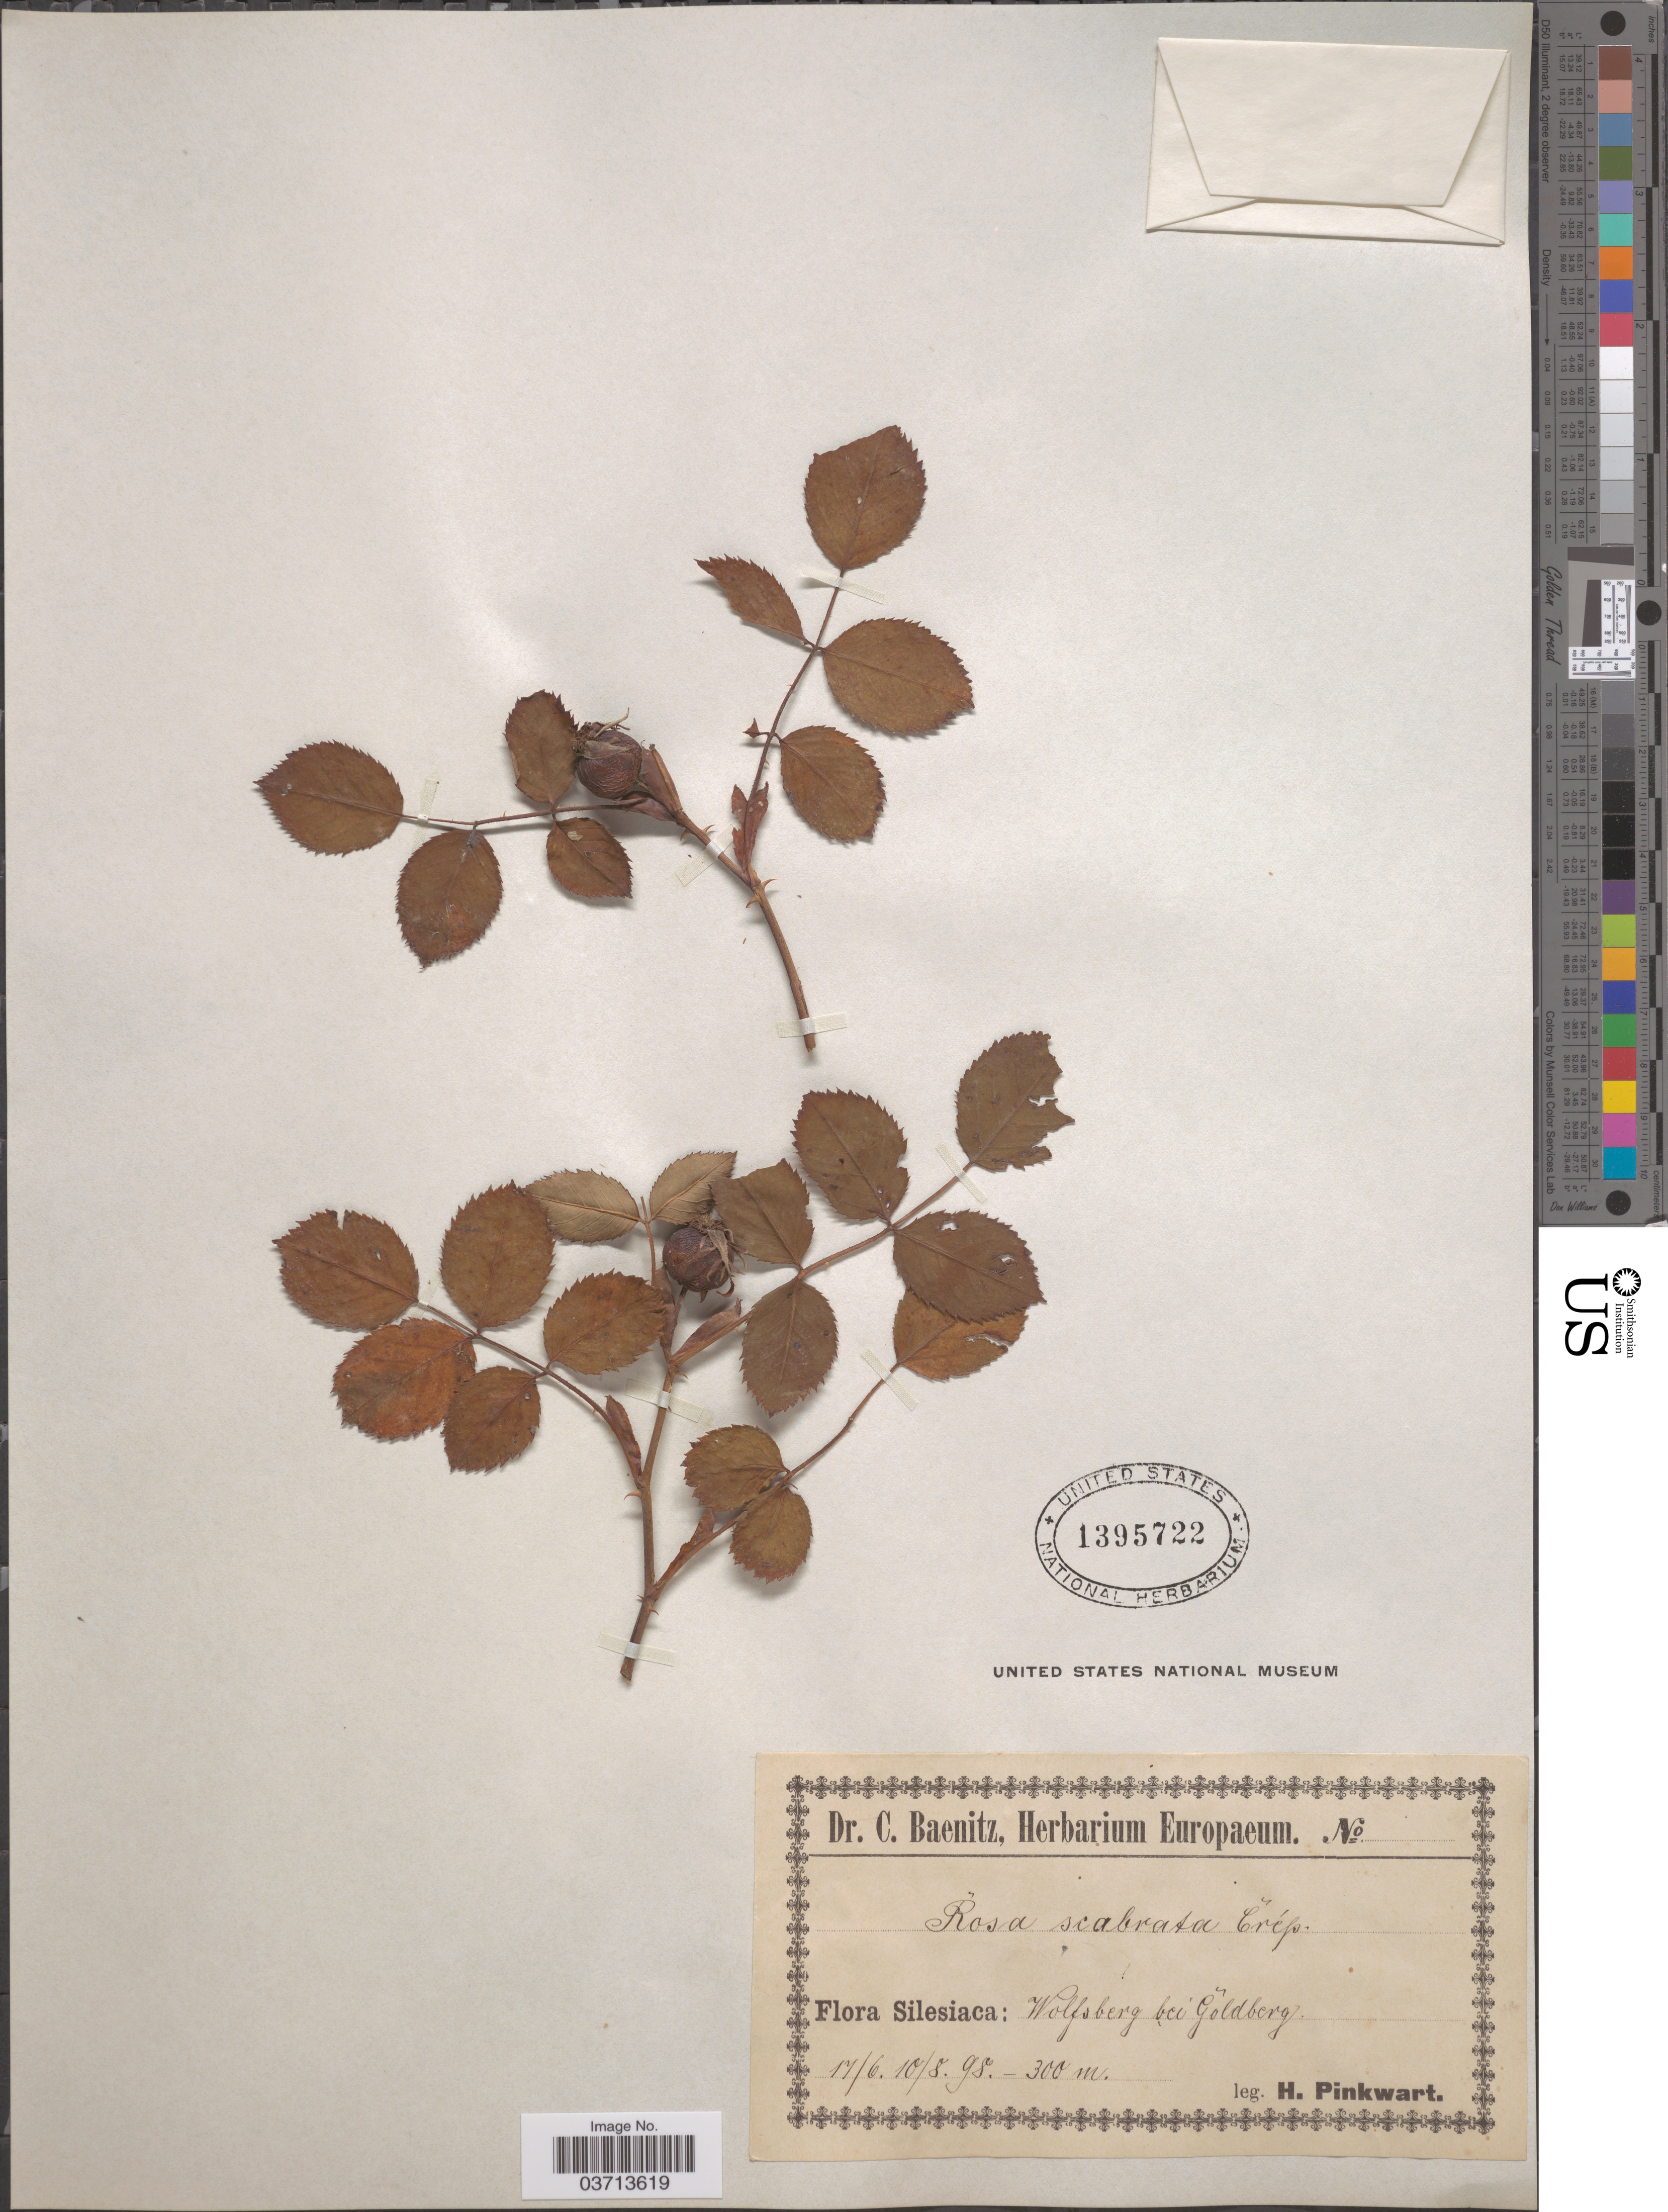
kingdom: Plantae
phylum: Tracheophyta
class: Magnoliopsida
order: Rosales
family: Rosaceae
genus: Rosa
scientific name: Rosa scabrata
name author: Crép.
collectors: H. Pinkwart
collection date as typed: Transcribed d/m/y: 17/6/98 to 10/8/98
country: Poland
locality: Silesiaca: Wolfsberg bei Gõldberg.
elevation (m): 300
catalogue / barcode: US 1395722